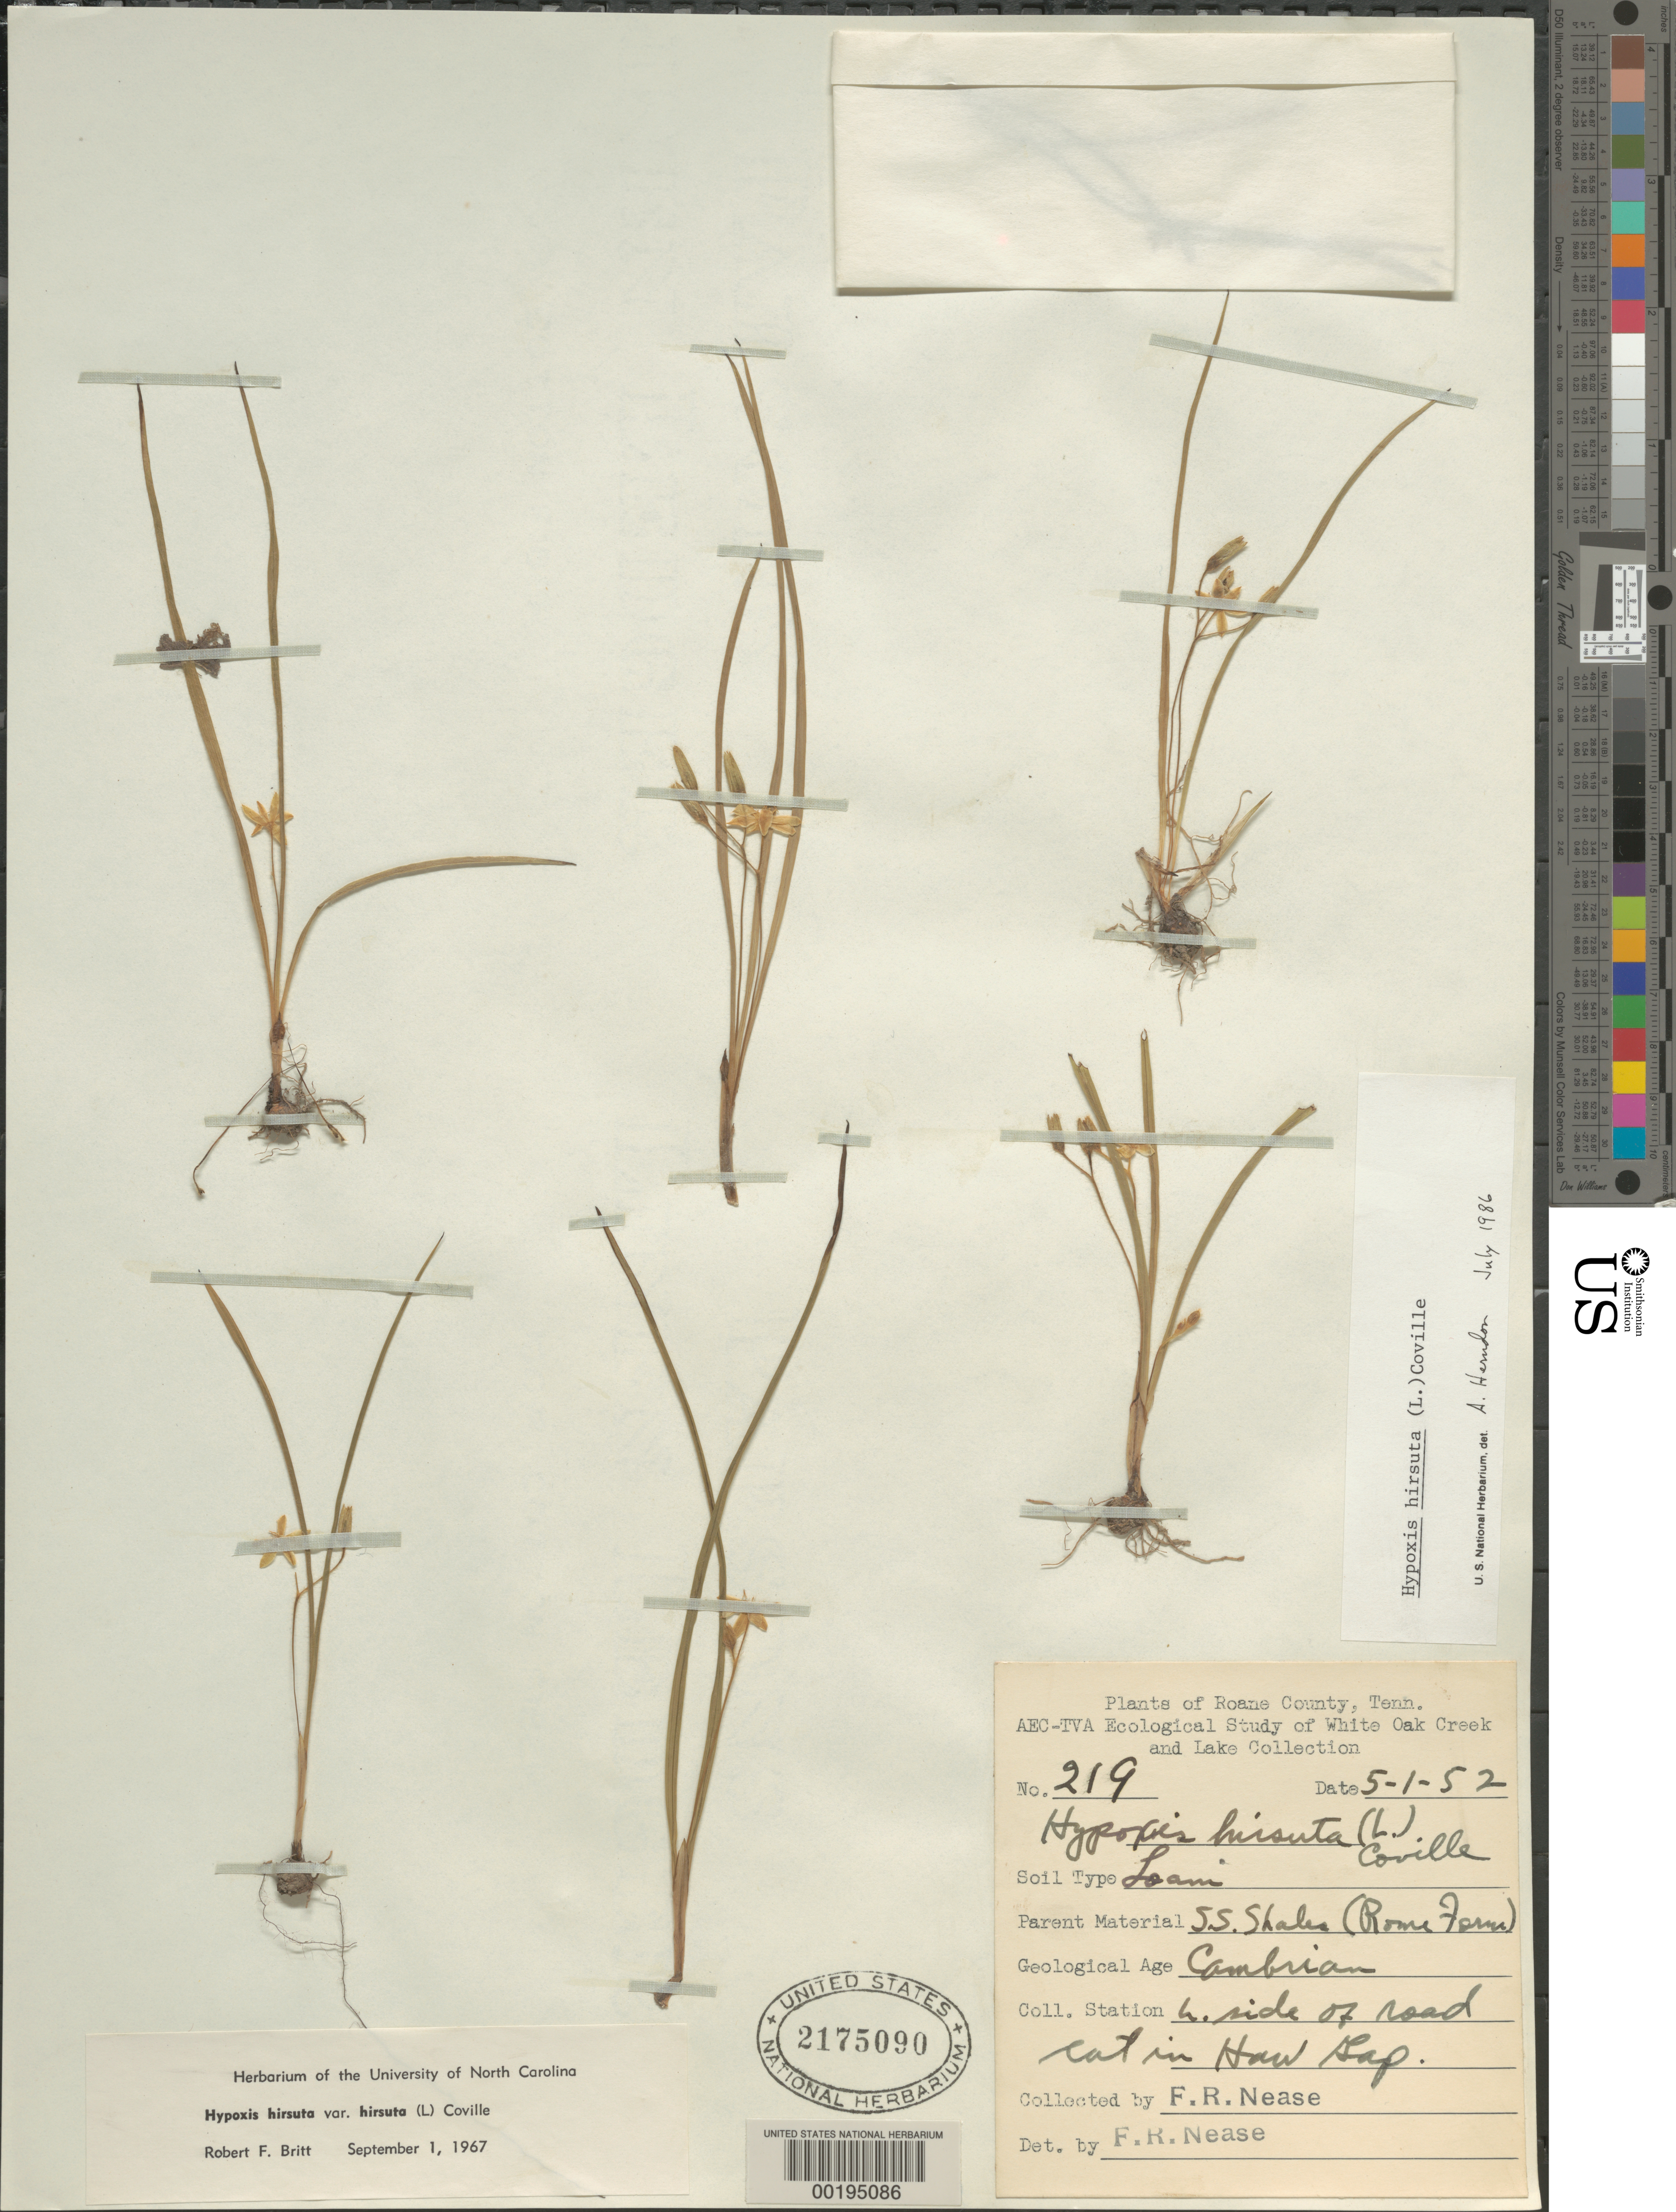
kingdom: Plantae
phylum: Tracheophyta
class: Liliopsida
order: Asparagales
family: Hypoxidaceae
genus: Hypoxis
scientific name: Hypoxis hirsuta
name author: (L.) Coville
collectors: F. Nease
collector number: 219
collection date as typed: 01 May 1952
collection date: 1952-05-01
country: United States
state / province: Tennessee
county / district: Roane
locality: White oak creek and lake, left side of road, cut in haw gap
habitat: Loam soil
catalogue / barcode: US 2175090